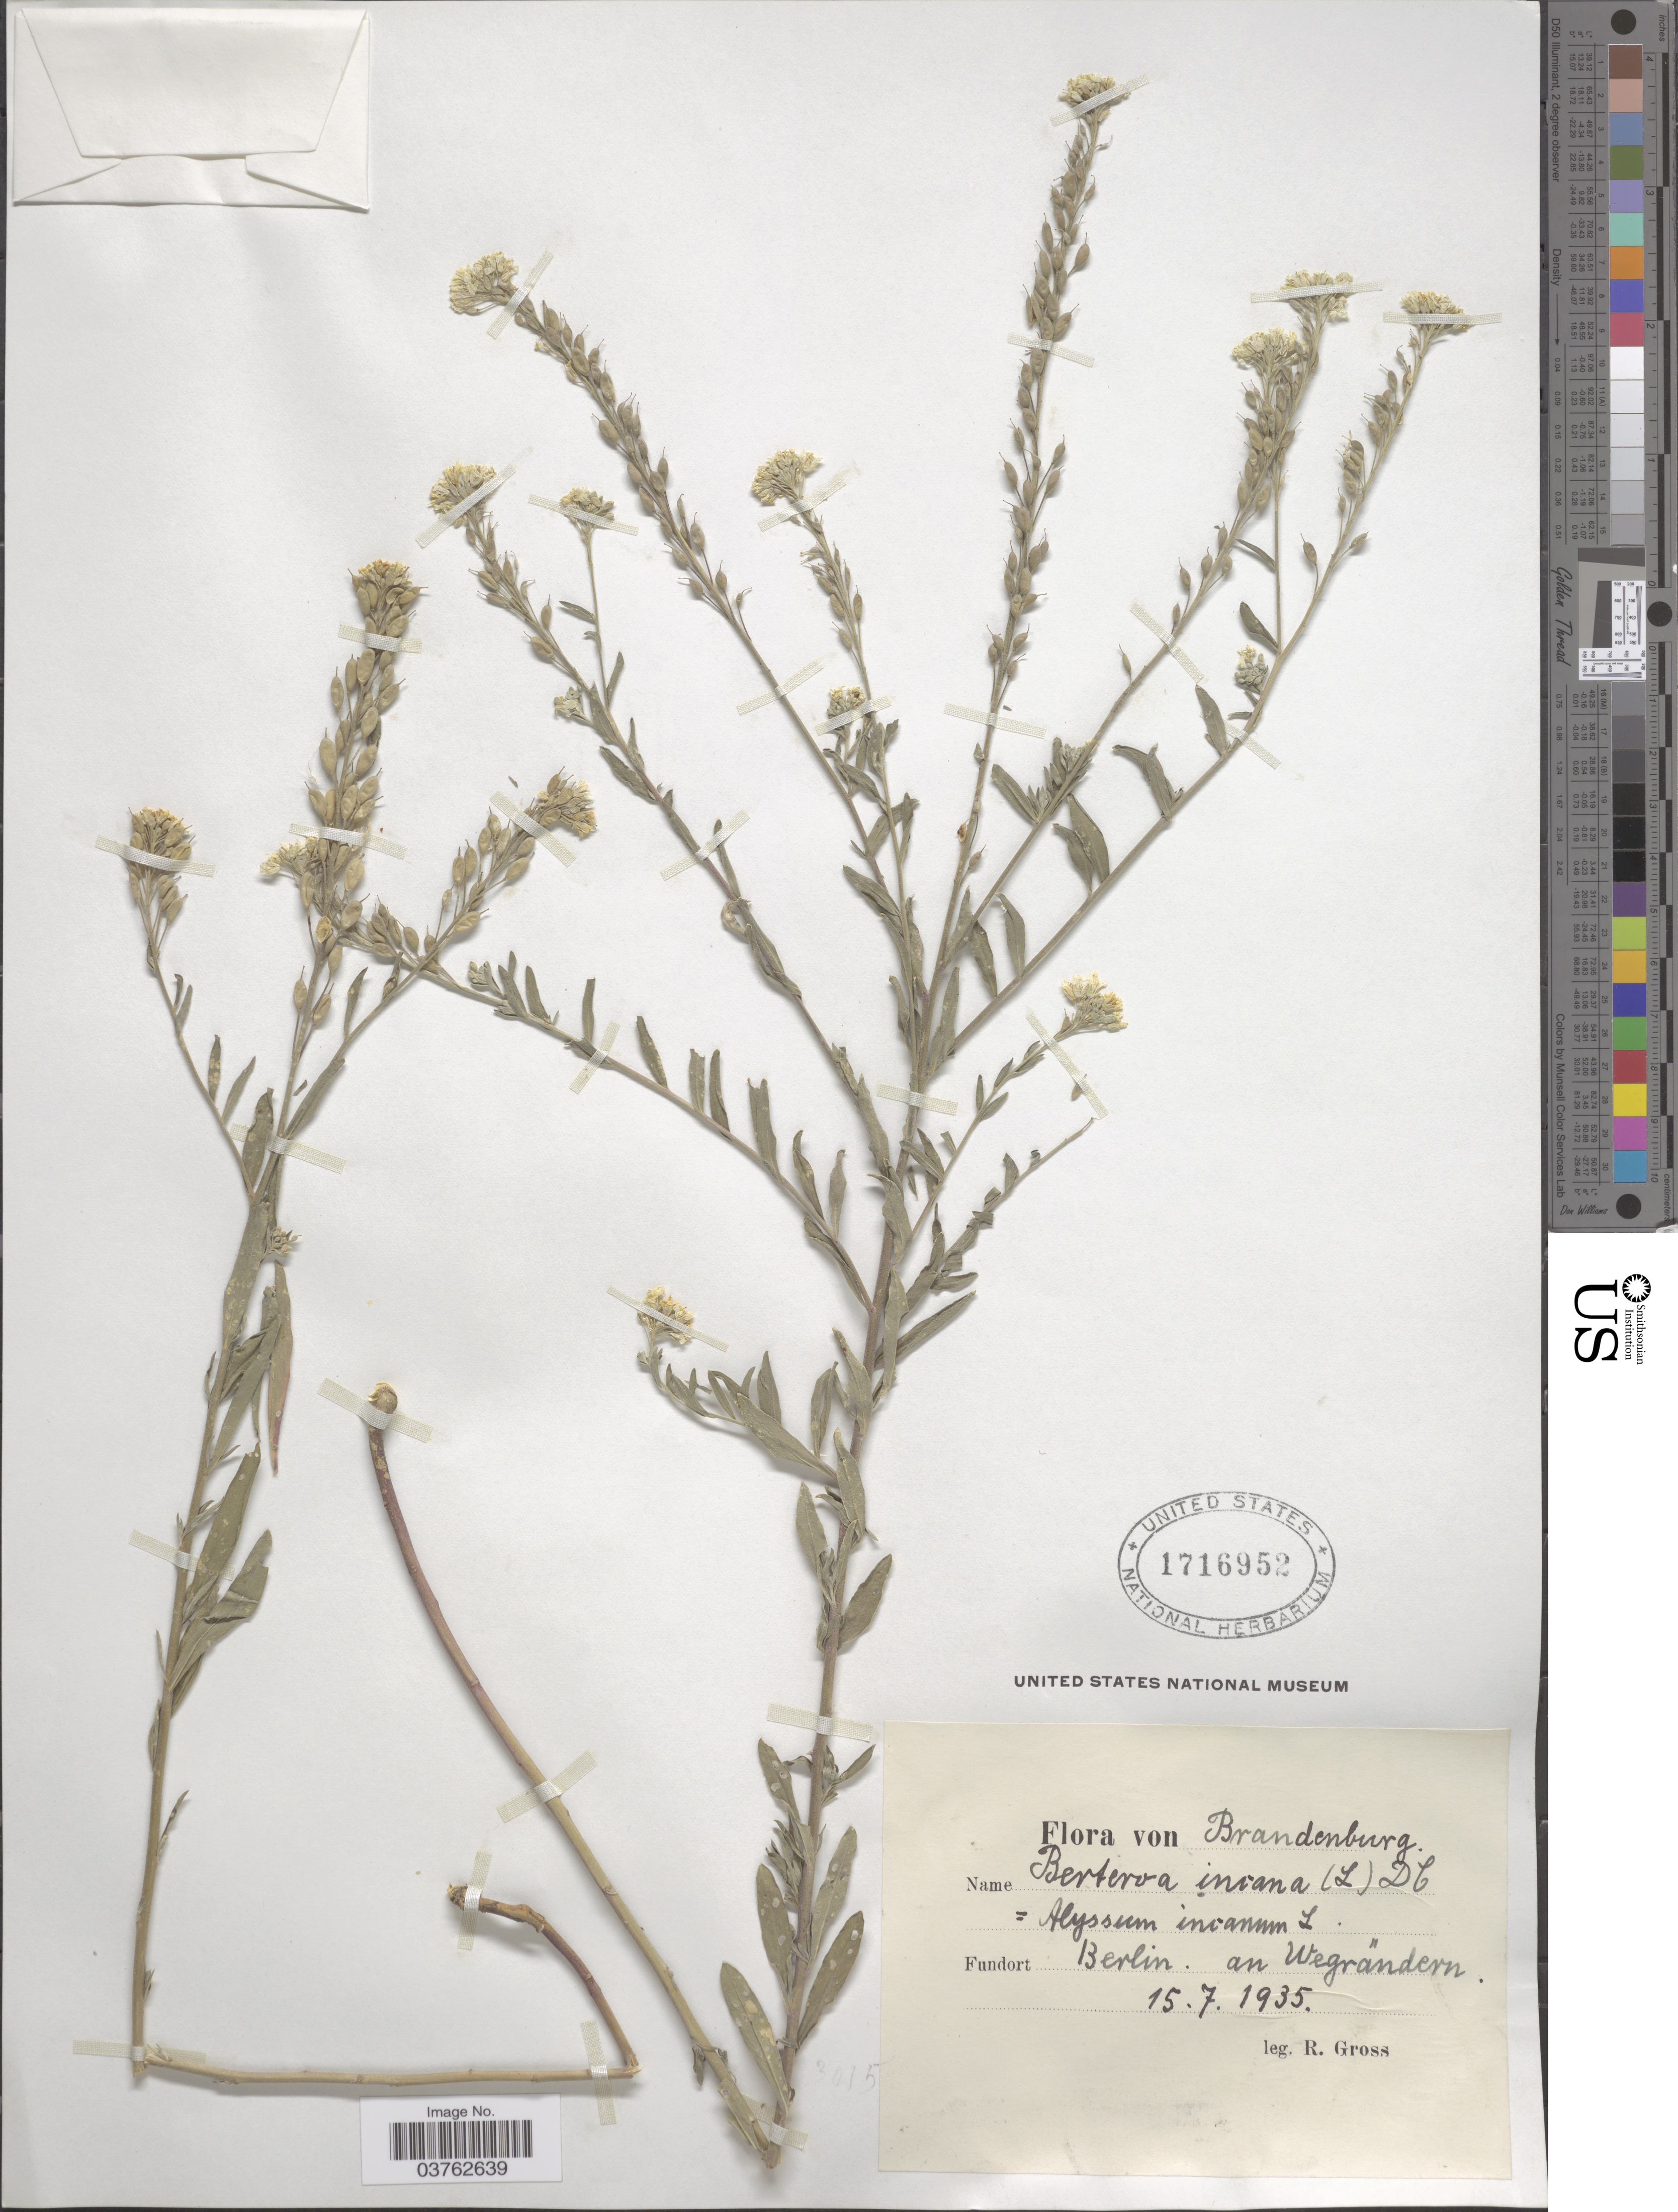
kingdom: Plantae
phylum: Tracheophyta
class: Magnoliopsida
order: Brassicales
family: Brassicaceae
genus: Berteroa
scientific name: Berteroa incana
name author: (L.) DC.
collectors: R. Gross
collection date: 1935-07-15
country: Germany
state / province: Berlin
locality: An Wegrȁndern.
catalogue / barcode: US 1716952